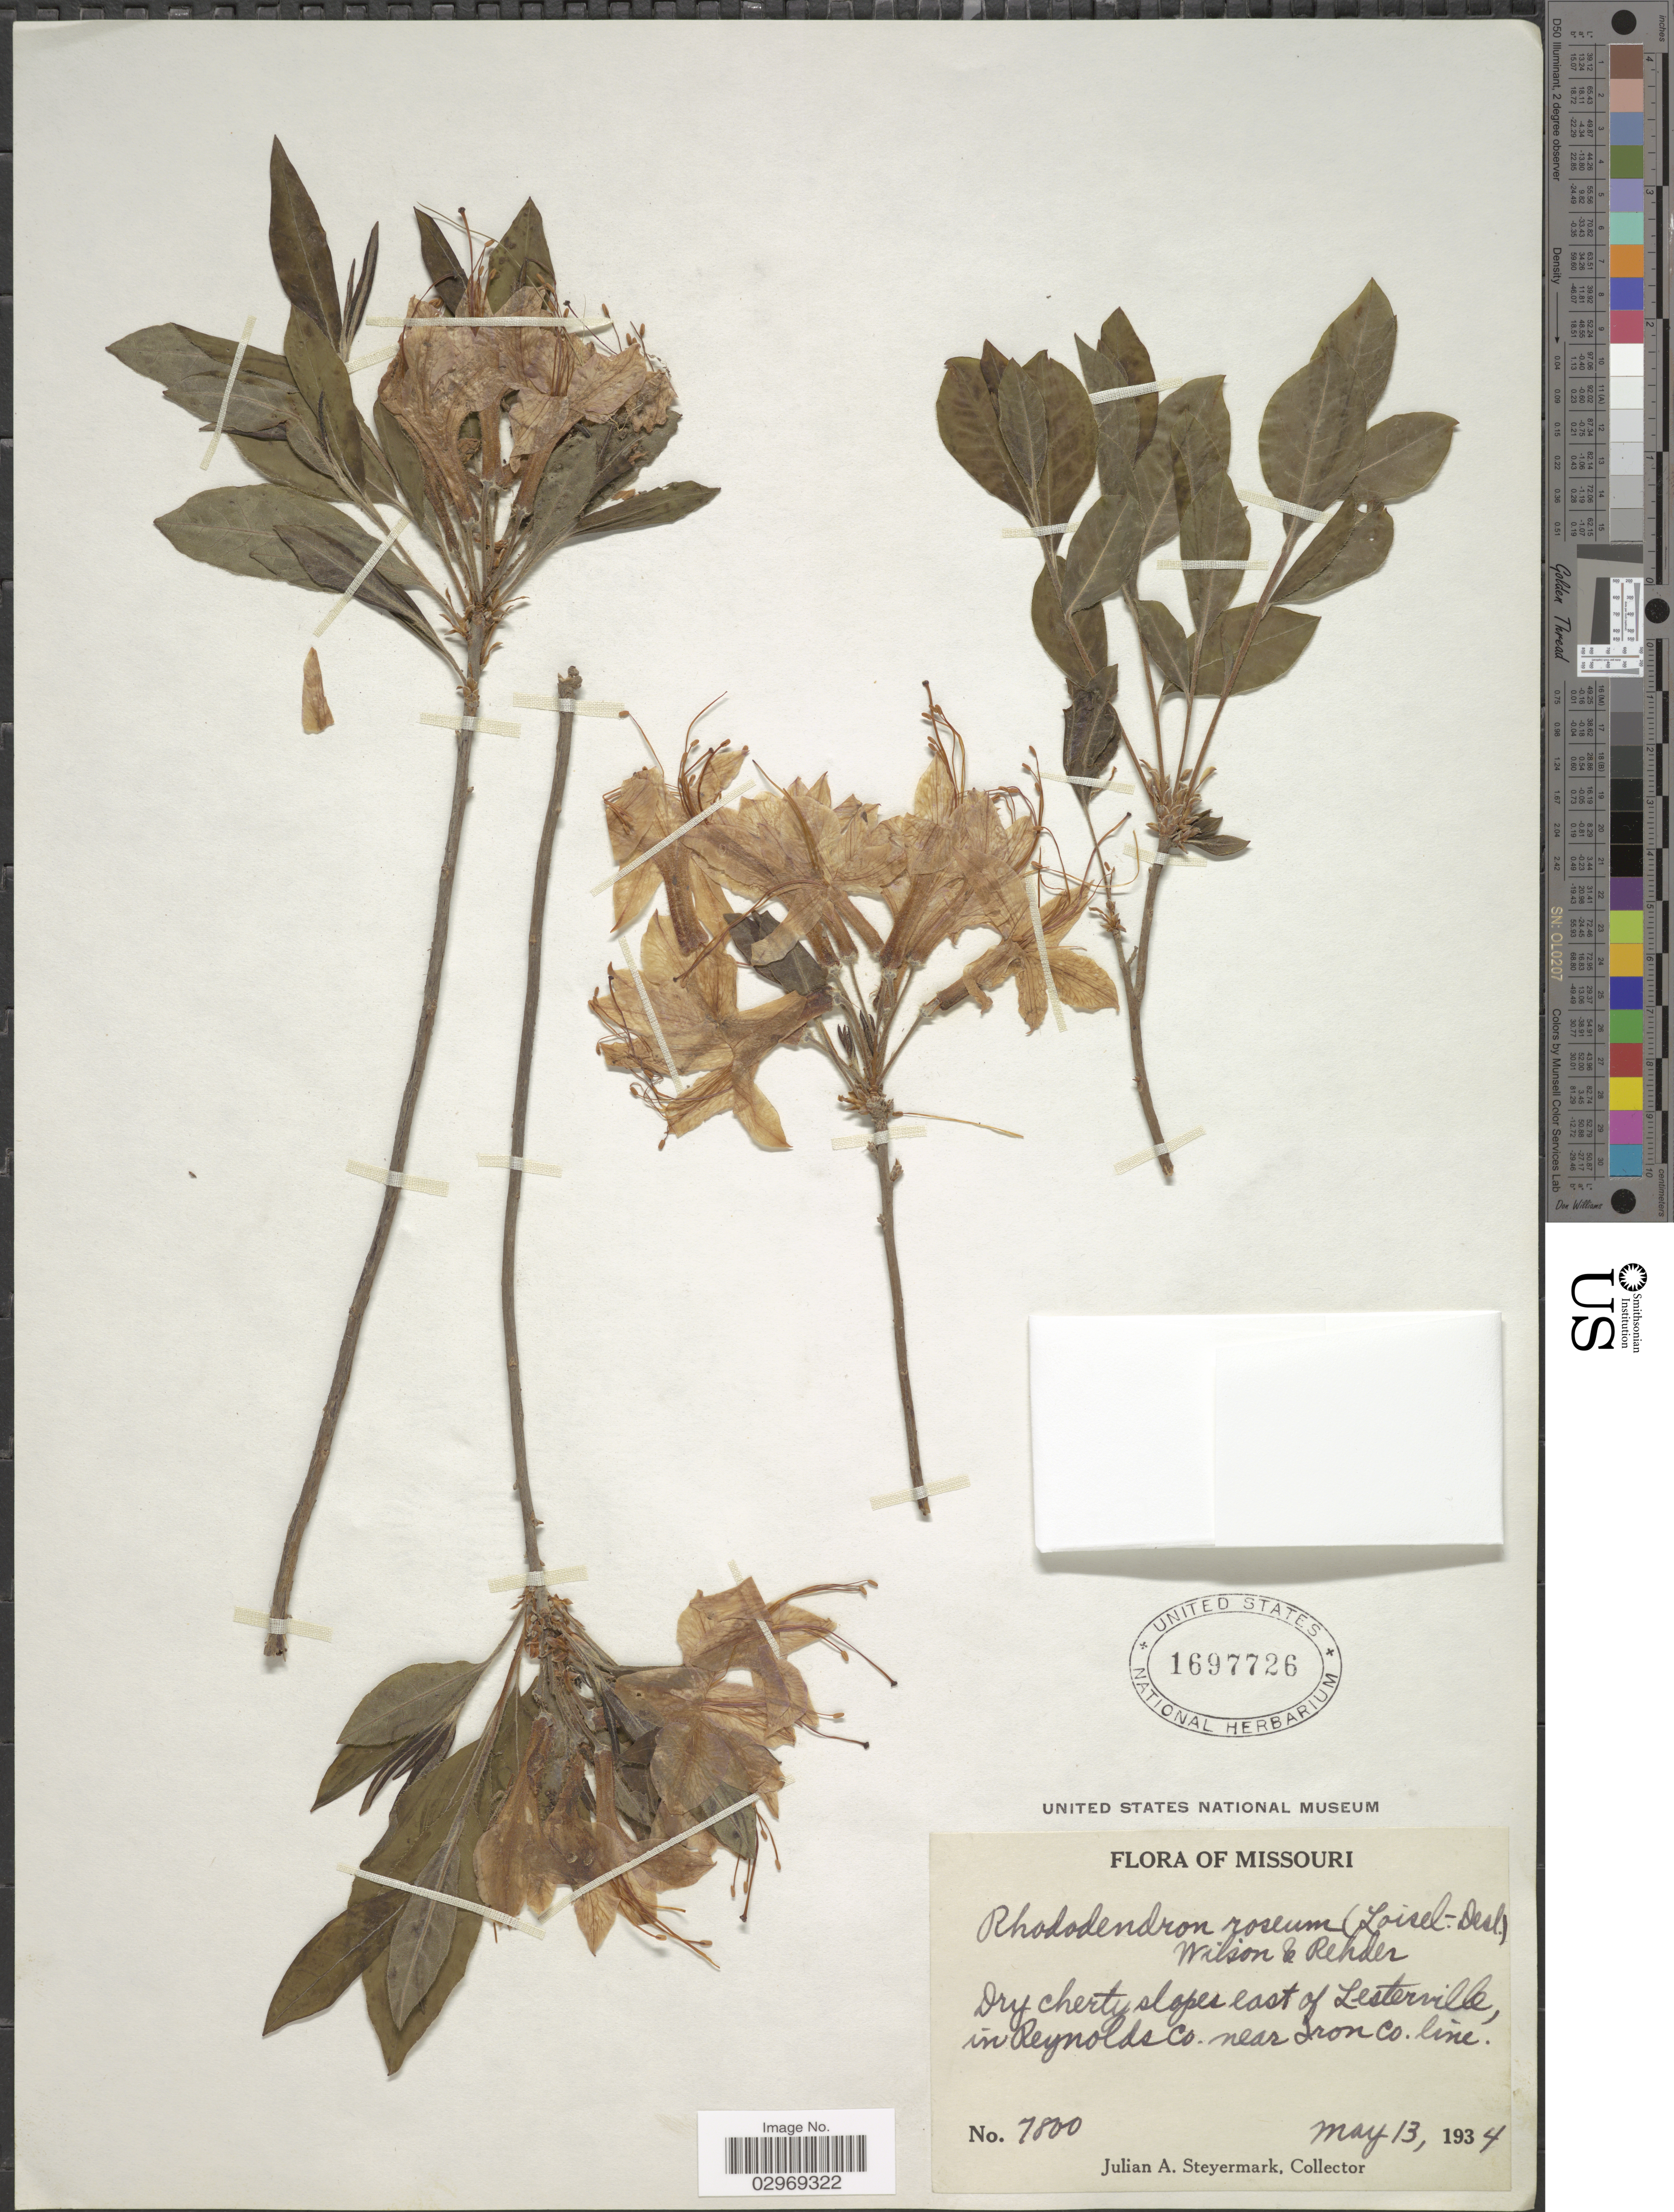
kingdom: Plantae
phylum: Tracheophyta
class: Magnoliopsida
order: Ericales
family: Ericaceae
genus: Rhododendron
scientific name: Rhododendron roseum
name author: (Loisel.) Rehder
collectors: J. Steyermark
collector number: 7800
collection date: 1934-05-13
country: United States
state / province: Missouri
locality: Dry cherty slopes east of Lesterville, in Reynolds Co. near Iron Co. line.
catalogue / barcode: US 1697726